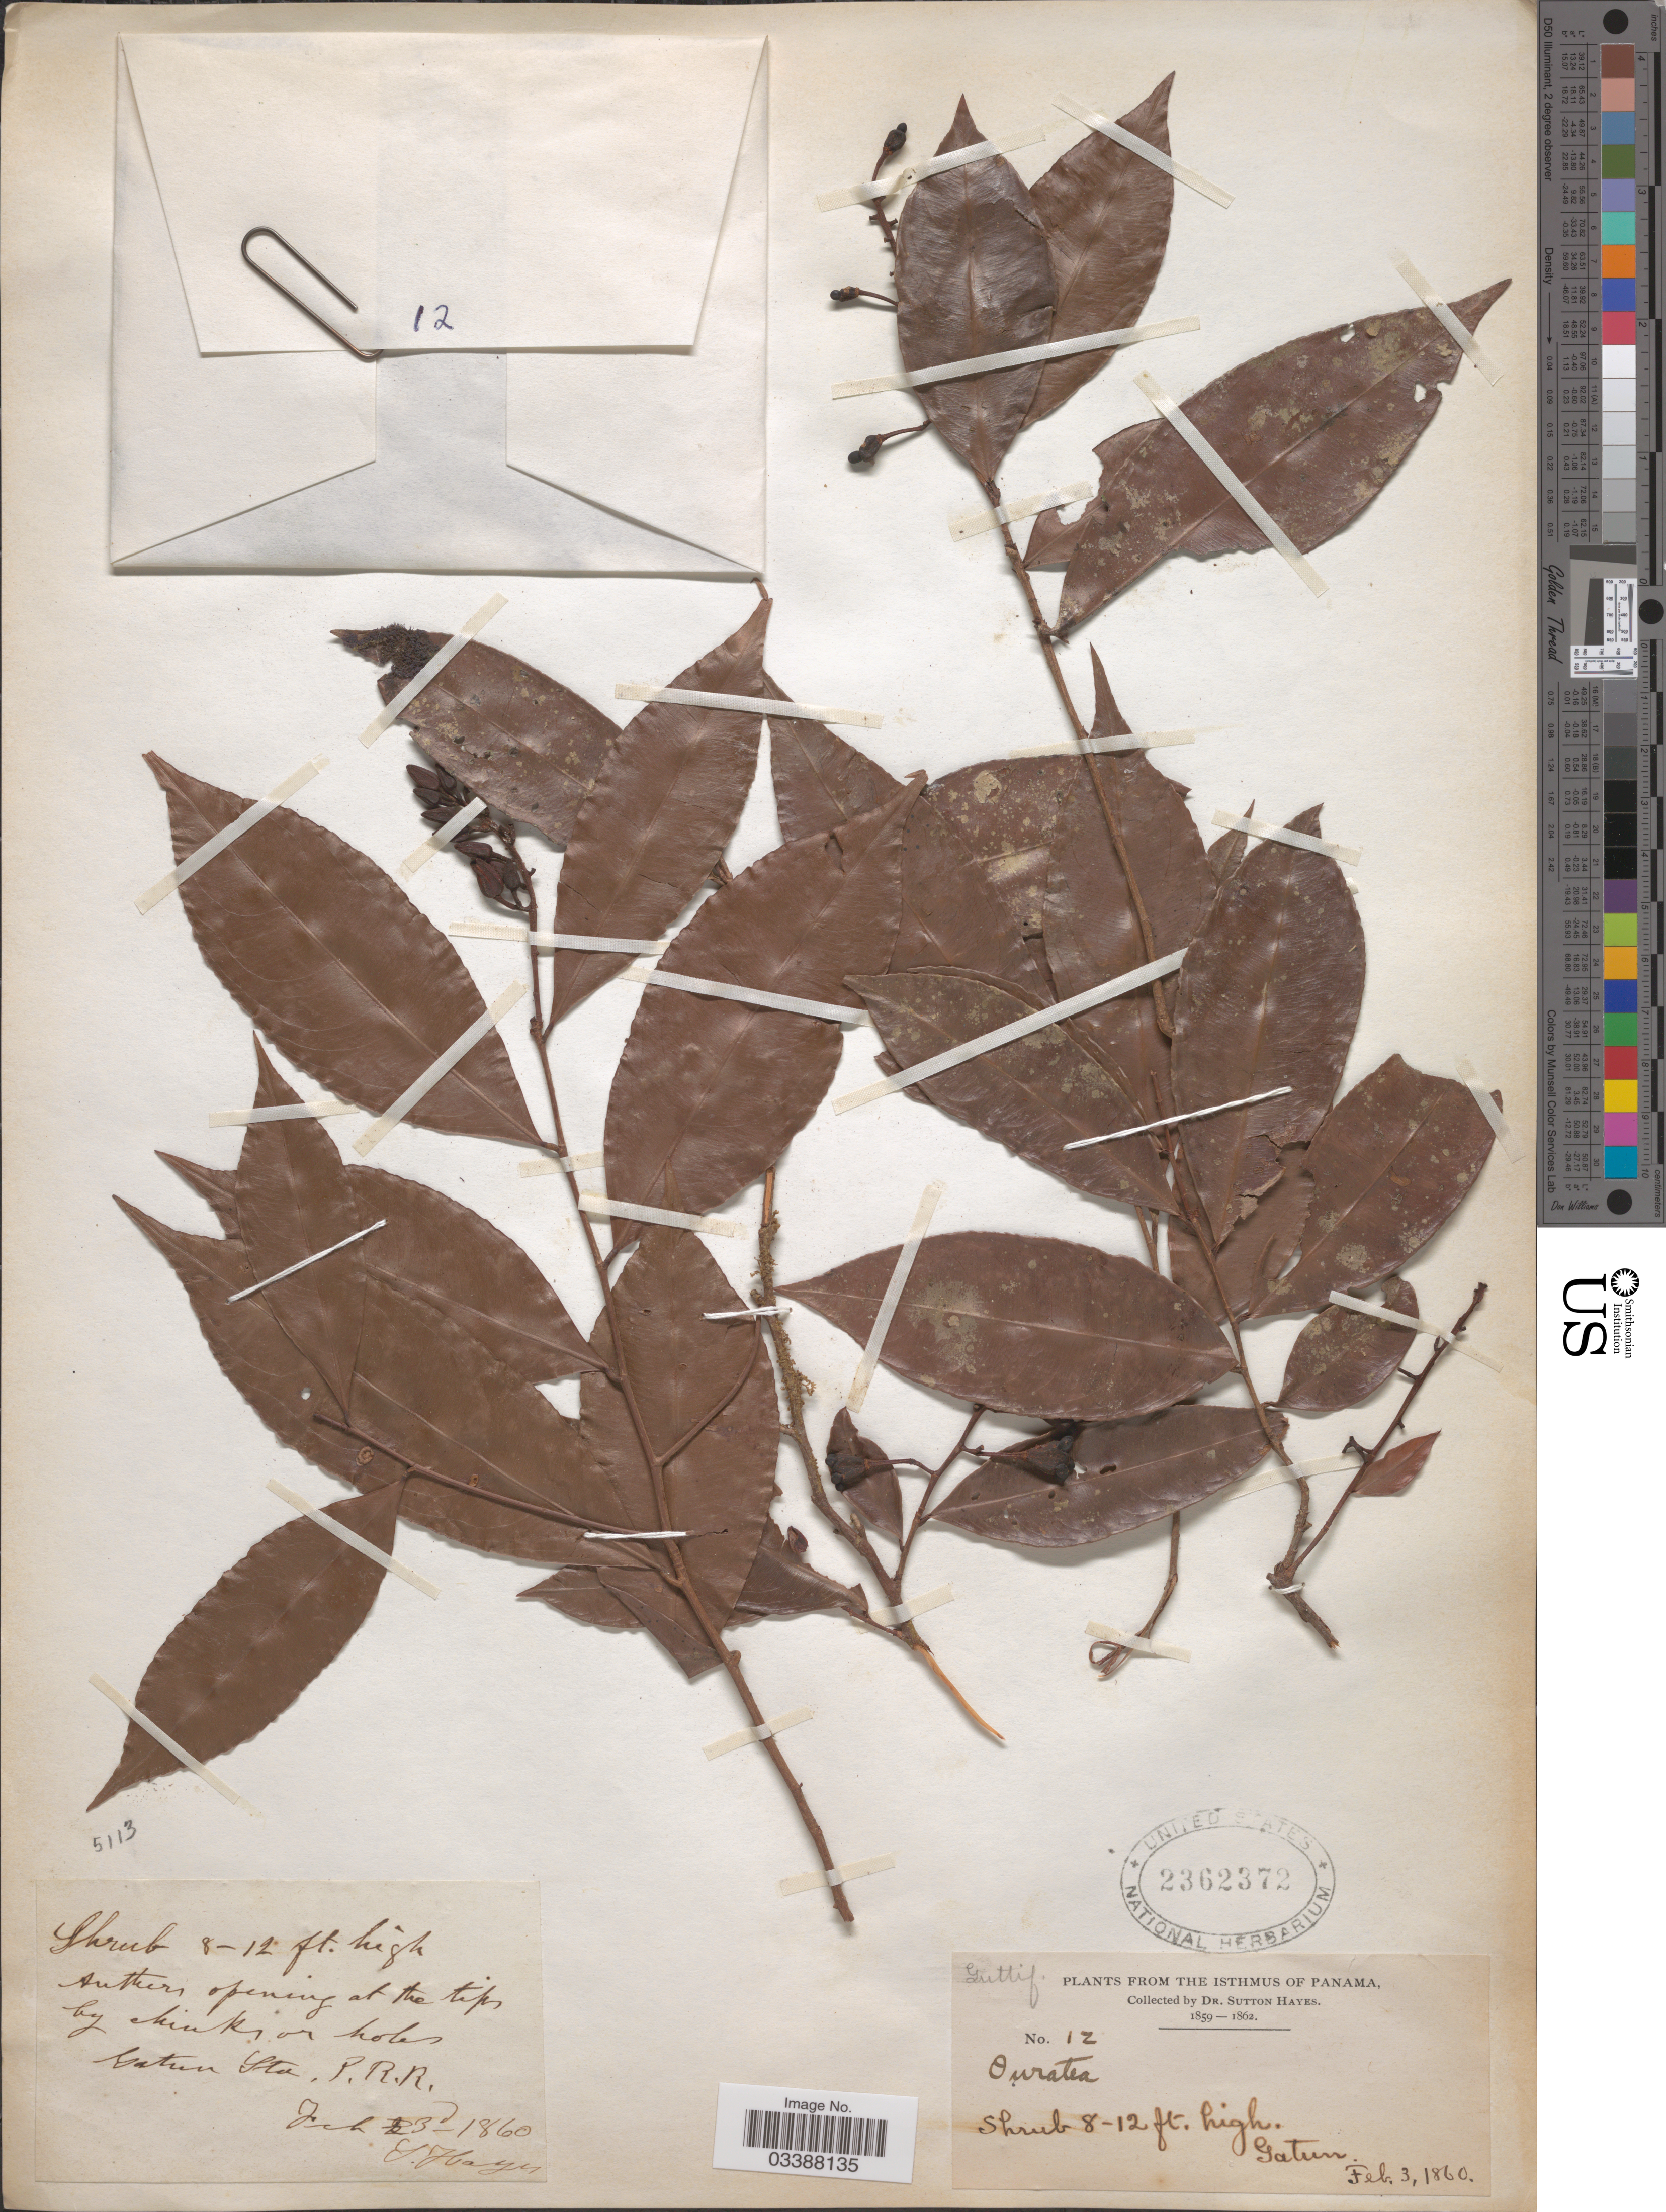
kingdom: Plantae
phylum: Tracheophyta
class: Magnoliopsida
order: Malpighiales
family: Ochnaceae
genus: Ouratea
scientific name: Ouratea sp.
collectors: S. Hayes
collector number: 12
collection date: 1860-02-03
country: Panama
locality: The Isthmus of Panama. Gatun. Sta P.R.R.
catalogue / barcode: US 2362372